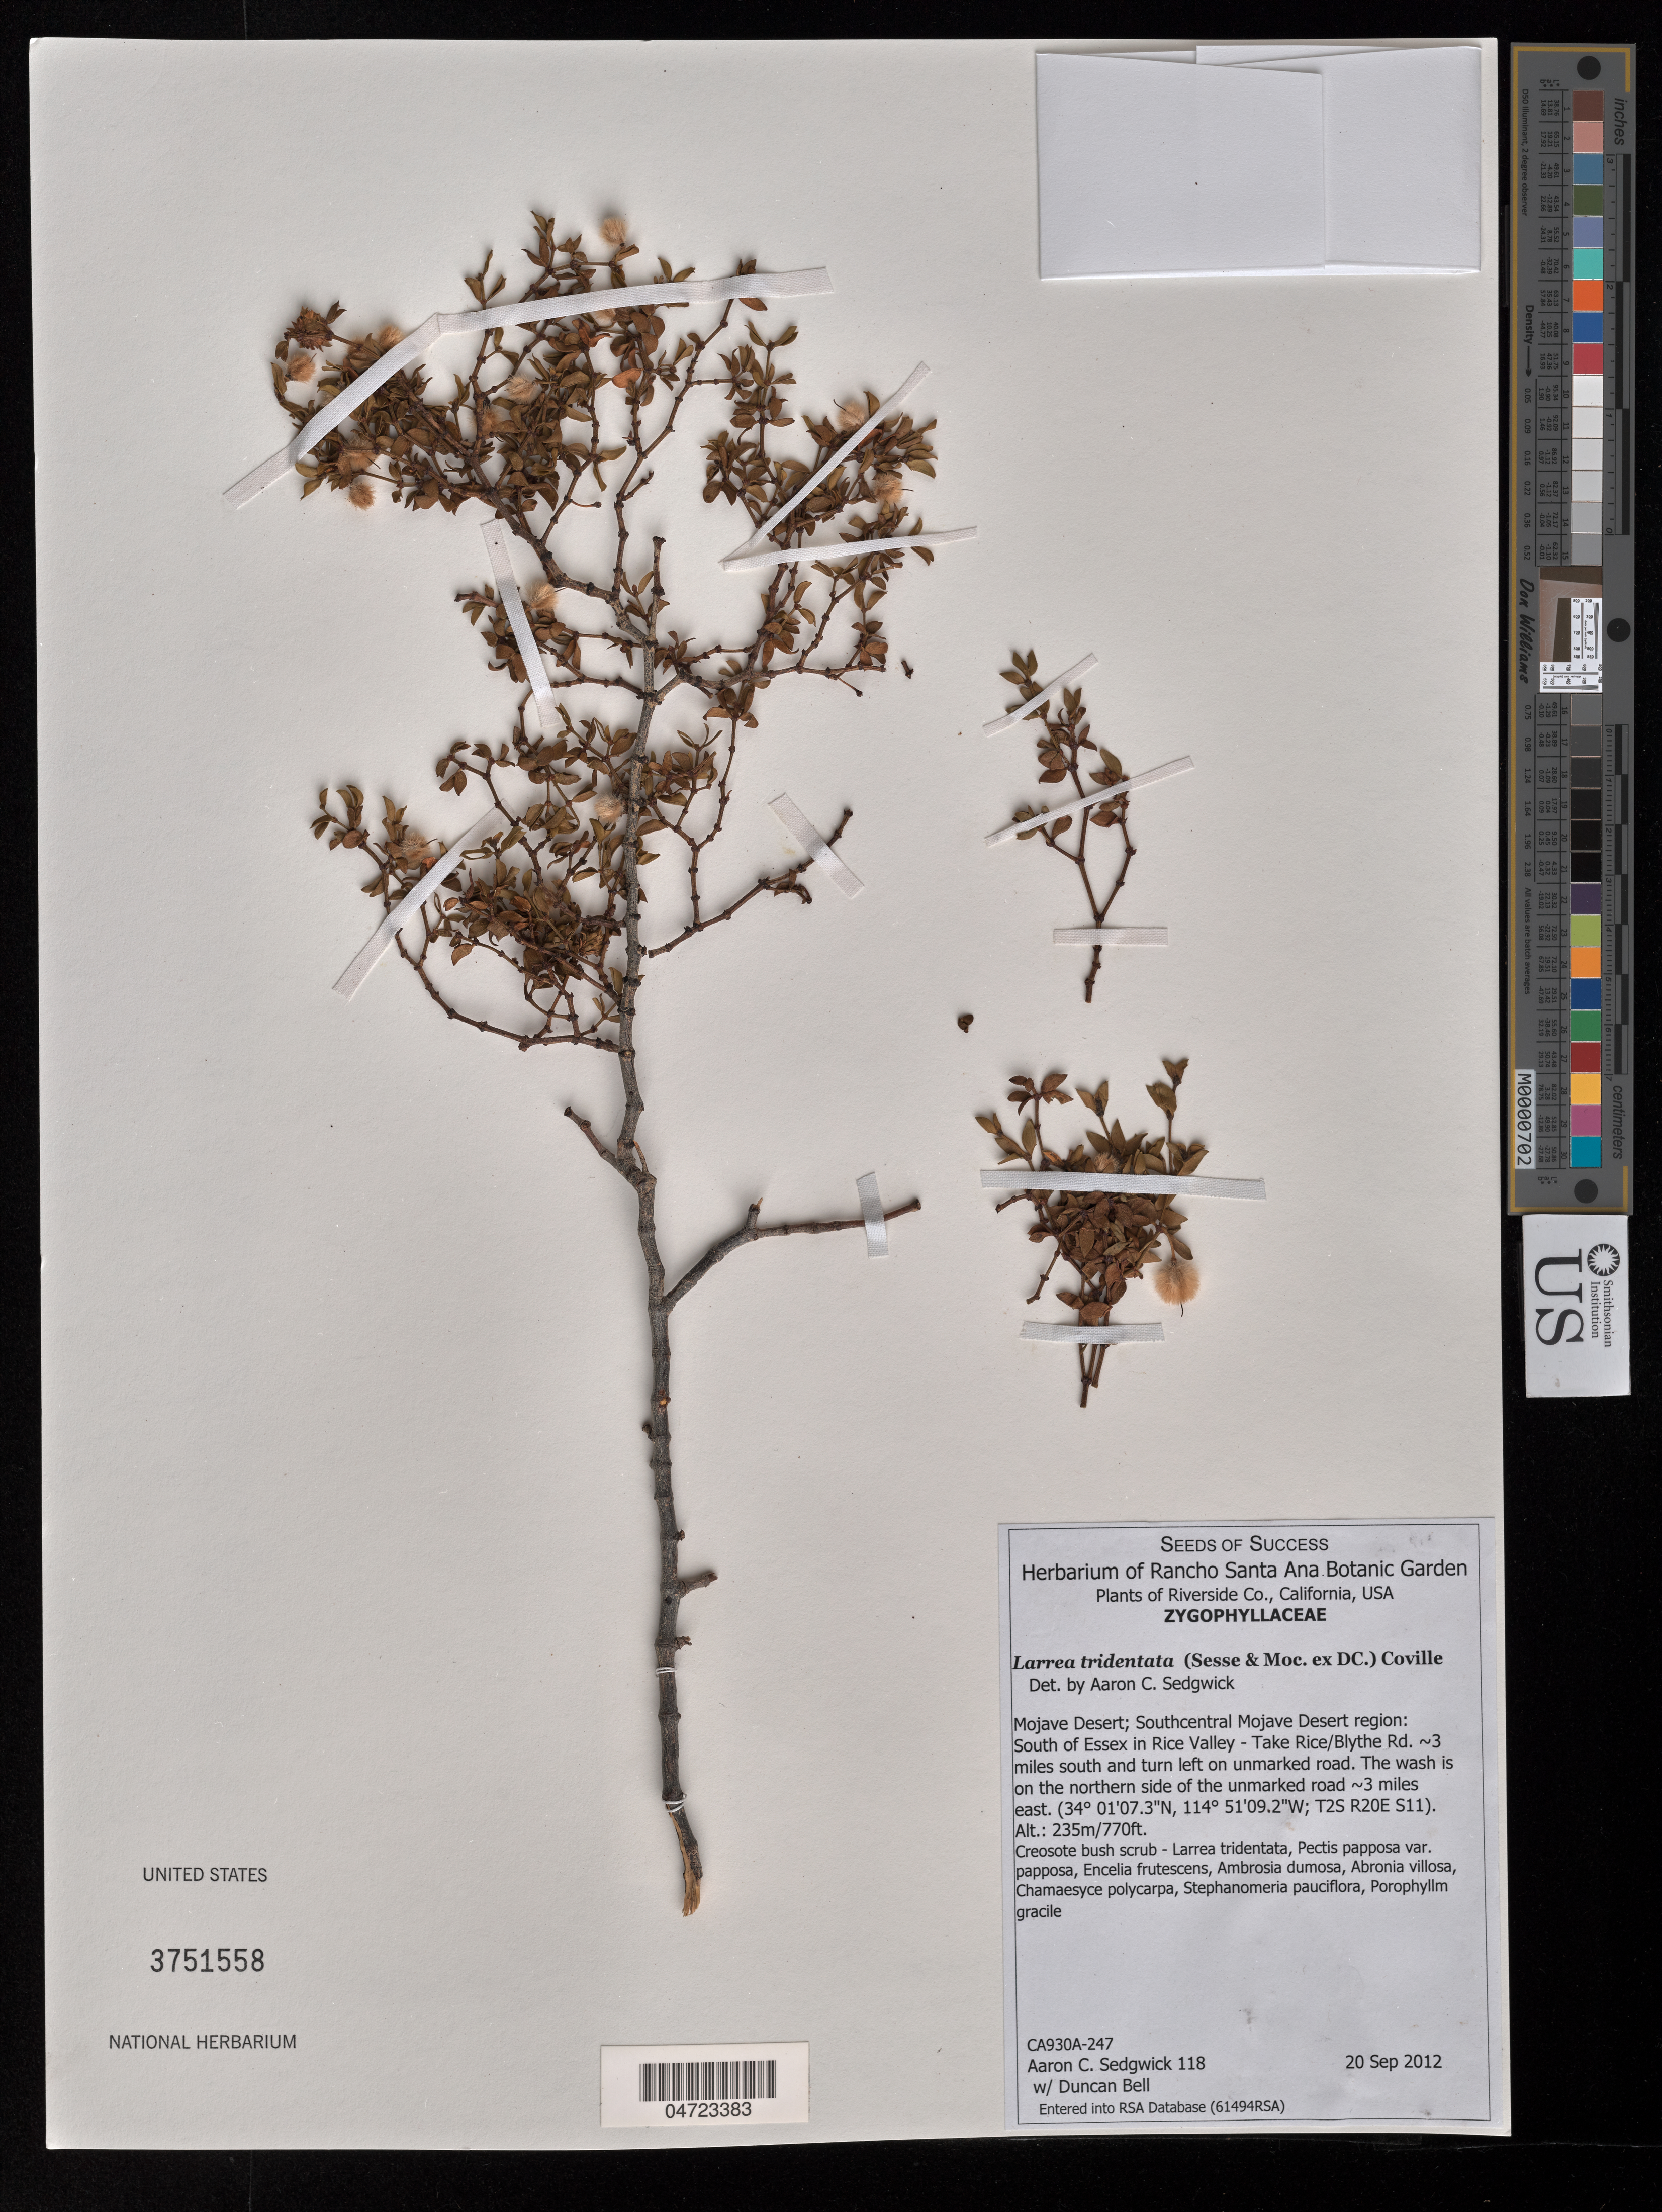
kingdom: Plantae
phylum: Tracheophyta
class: Magnoliopsida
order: Zygophyllales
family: Zygophyllaceae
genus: Larrea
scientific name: Larrea tridentata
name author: (Sessé & Moc. ex DC.) Coville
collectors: A. Sedgwick & D. S. Bell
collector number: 118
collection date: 2012-09-20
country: United States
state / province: California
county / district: Riverside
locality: Riverside Co. Mojave Desert; Southcentral Mojave Desert region: South of Essex in Rice Valley - Take Rice/Blythe Rd. ~3 miles south and turn left on unmarked road. The wash is on the northern side of the unmarked road ~3 miles east. (T2S R20E S11).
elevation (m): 235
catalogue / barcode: US 3751558